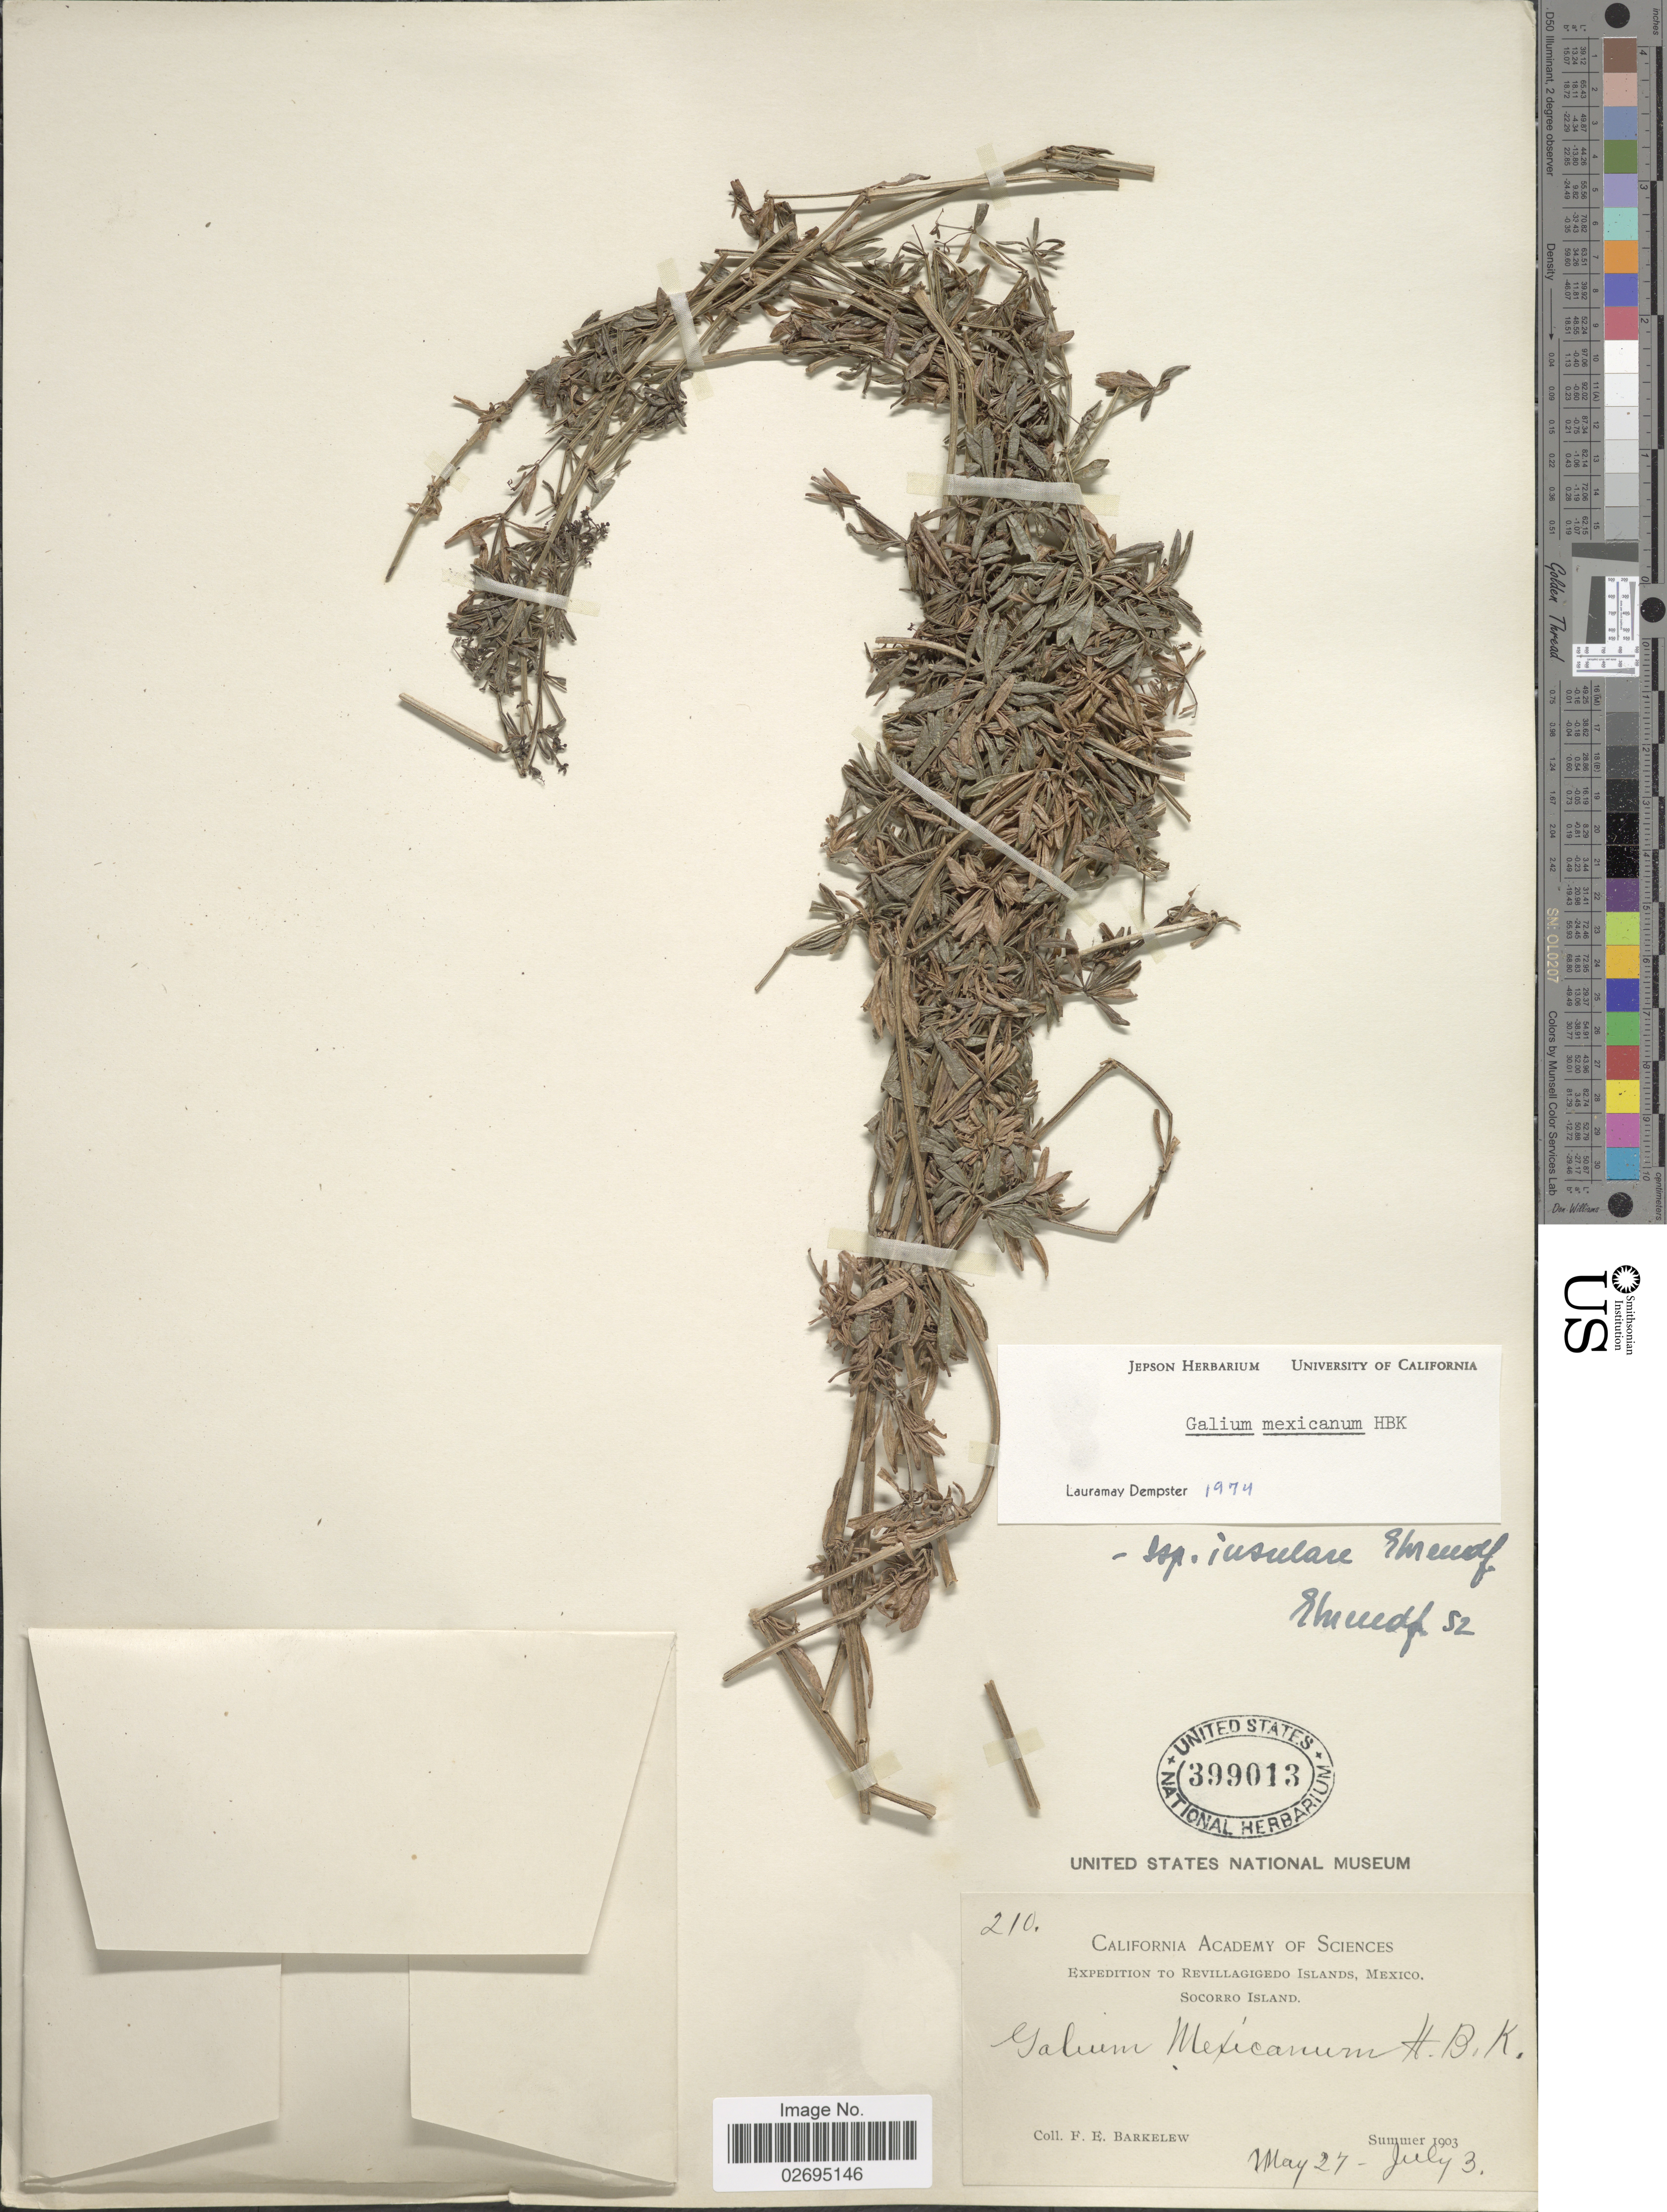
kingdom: Plantae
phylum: Tracheophyta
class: Magnoliopsida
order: Gentianales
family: Rubiaceae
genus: Galium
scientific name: Galium mexicanum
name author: Kunth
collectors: F. Barkelew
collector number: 210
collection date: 1903-05-27/1903-07-03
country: Mexico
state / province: Colima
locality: Revillagigedo Islands. Socorro Island.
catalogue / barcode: US 399013